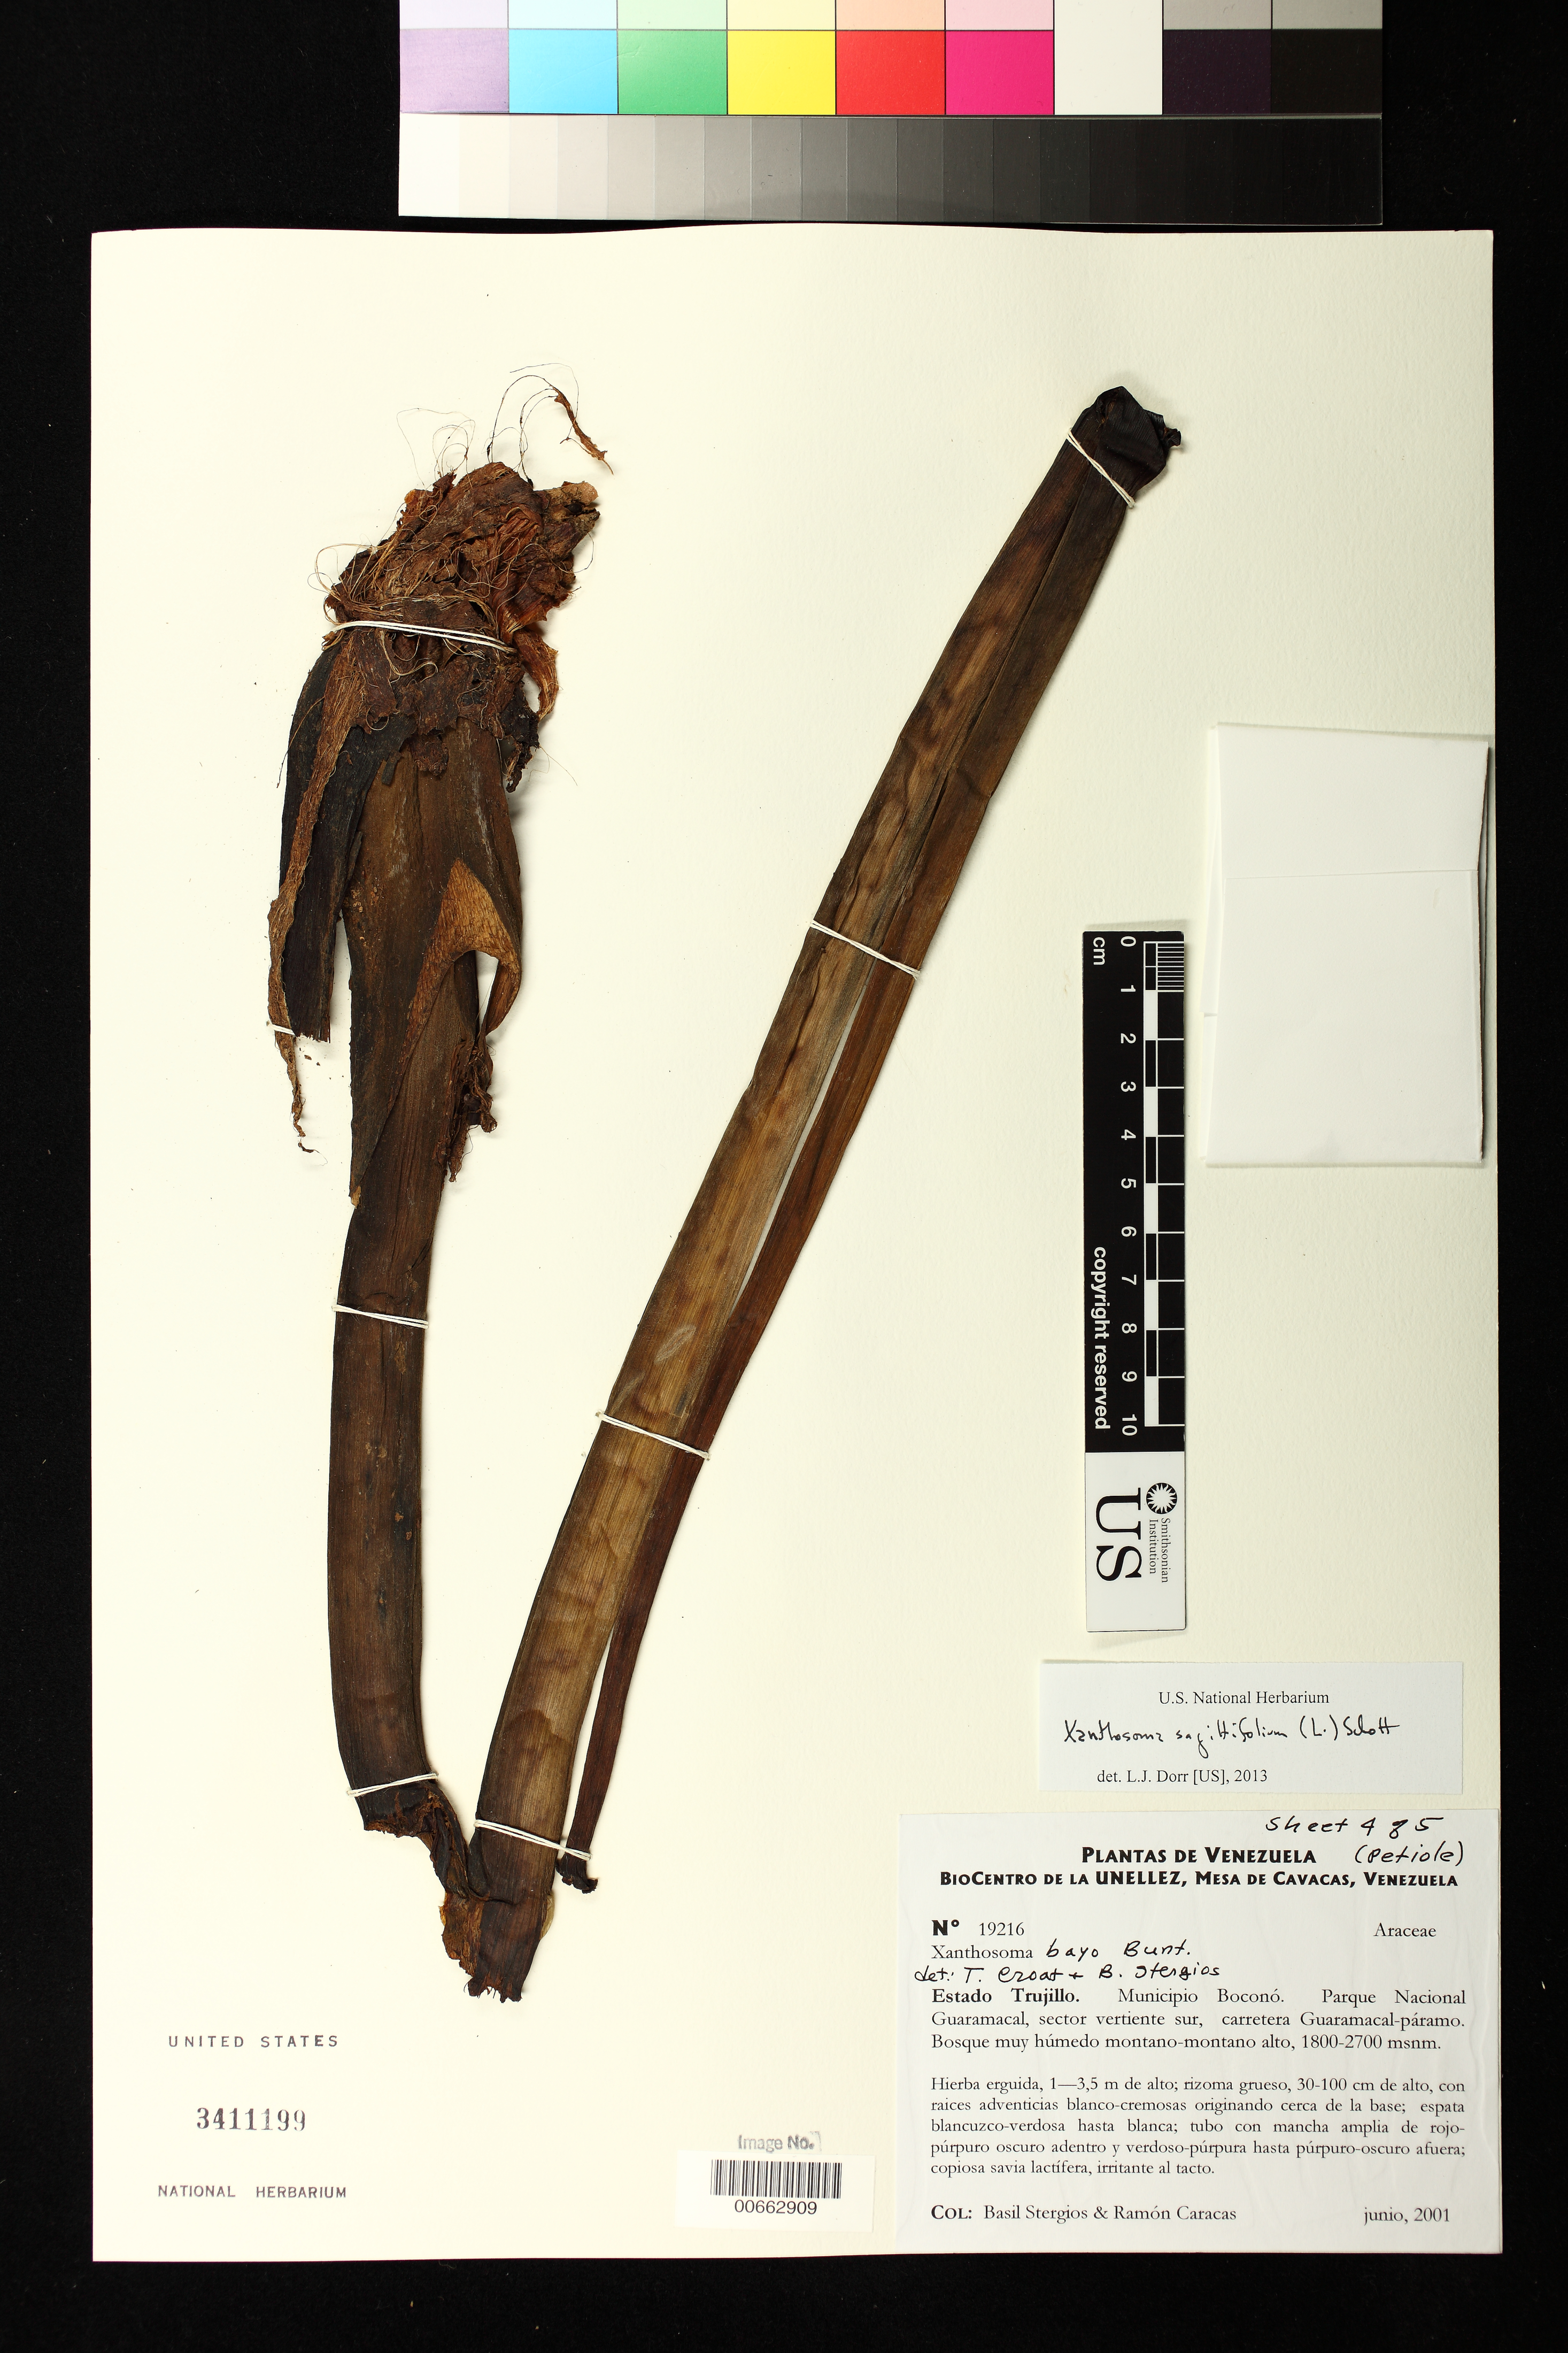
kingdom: Plantae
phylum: Tracheophyta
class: Liliopsida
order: Alismatales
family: Araceae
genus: Xanthosoma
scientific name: Xanthosoma stergiosii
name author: Croat & Delannay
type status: Isotype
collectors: B. G. Stergios & R. Caracas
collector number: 19216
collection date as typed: Jun 2001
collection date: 2001-06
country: Venezuela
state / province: Trujillo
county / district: Boconó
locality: Parque Nacional Guaramacal, sector vertiente sur, carretera Guaramacal-páramo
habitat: Bosque muy húmedo montano-montano alto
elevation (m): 1800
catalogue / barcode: US 3411199